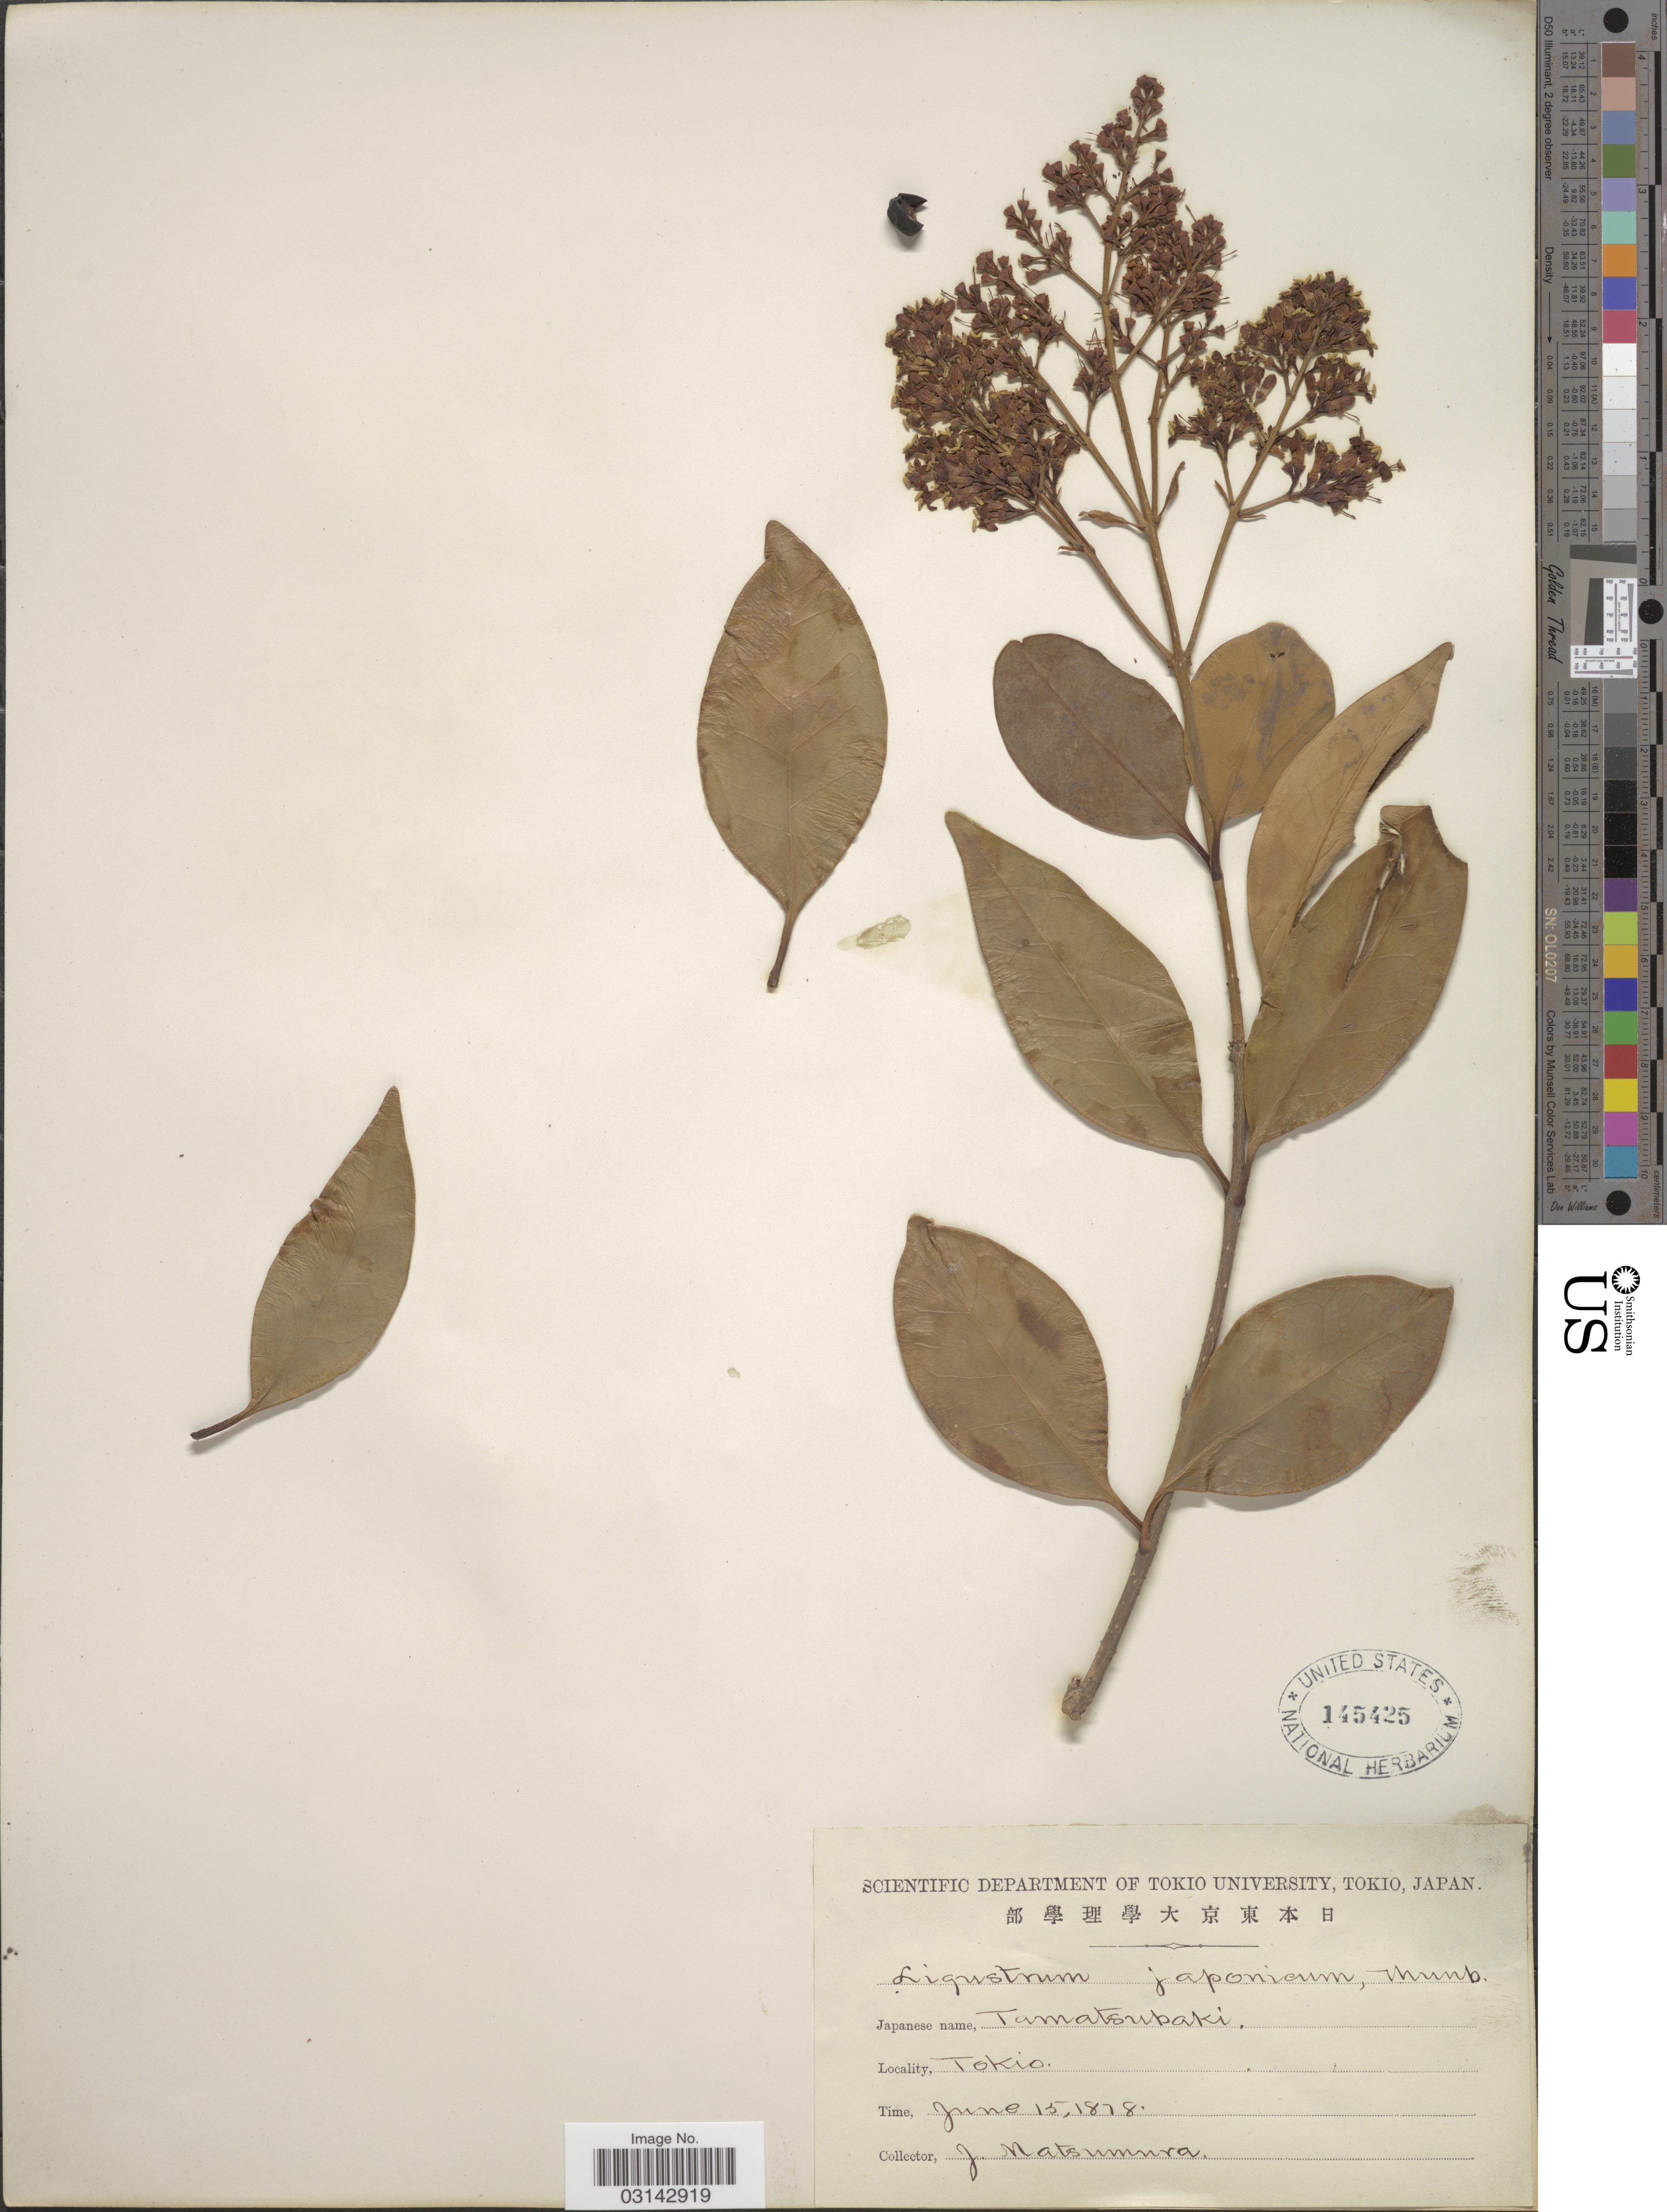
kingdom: Plantae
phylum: Tracheophyta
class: Magnoliopsida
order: Lamiales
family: Oleaceae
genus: Ligustrum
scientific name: Ligustrum japonicum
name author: Thunb.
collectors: J. Matsumura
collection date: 1878-06-15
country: Japan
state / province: Tokyo, Federal City of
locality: Tokio.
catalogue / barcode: US 145425